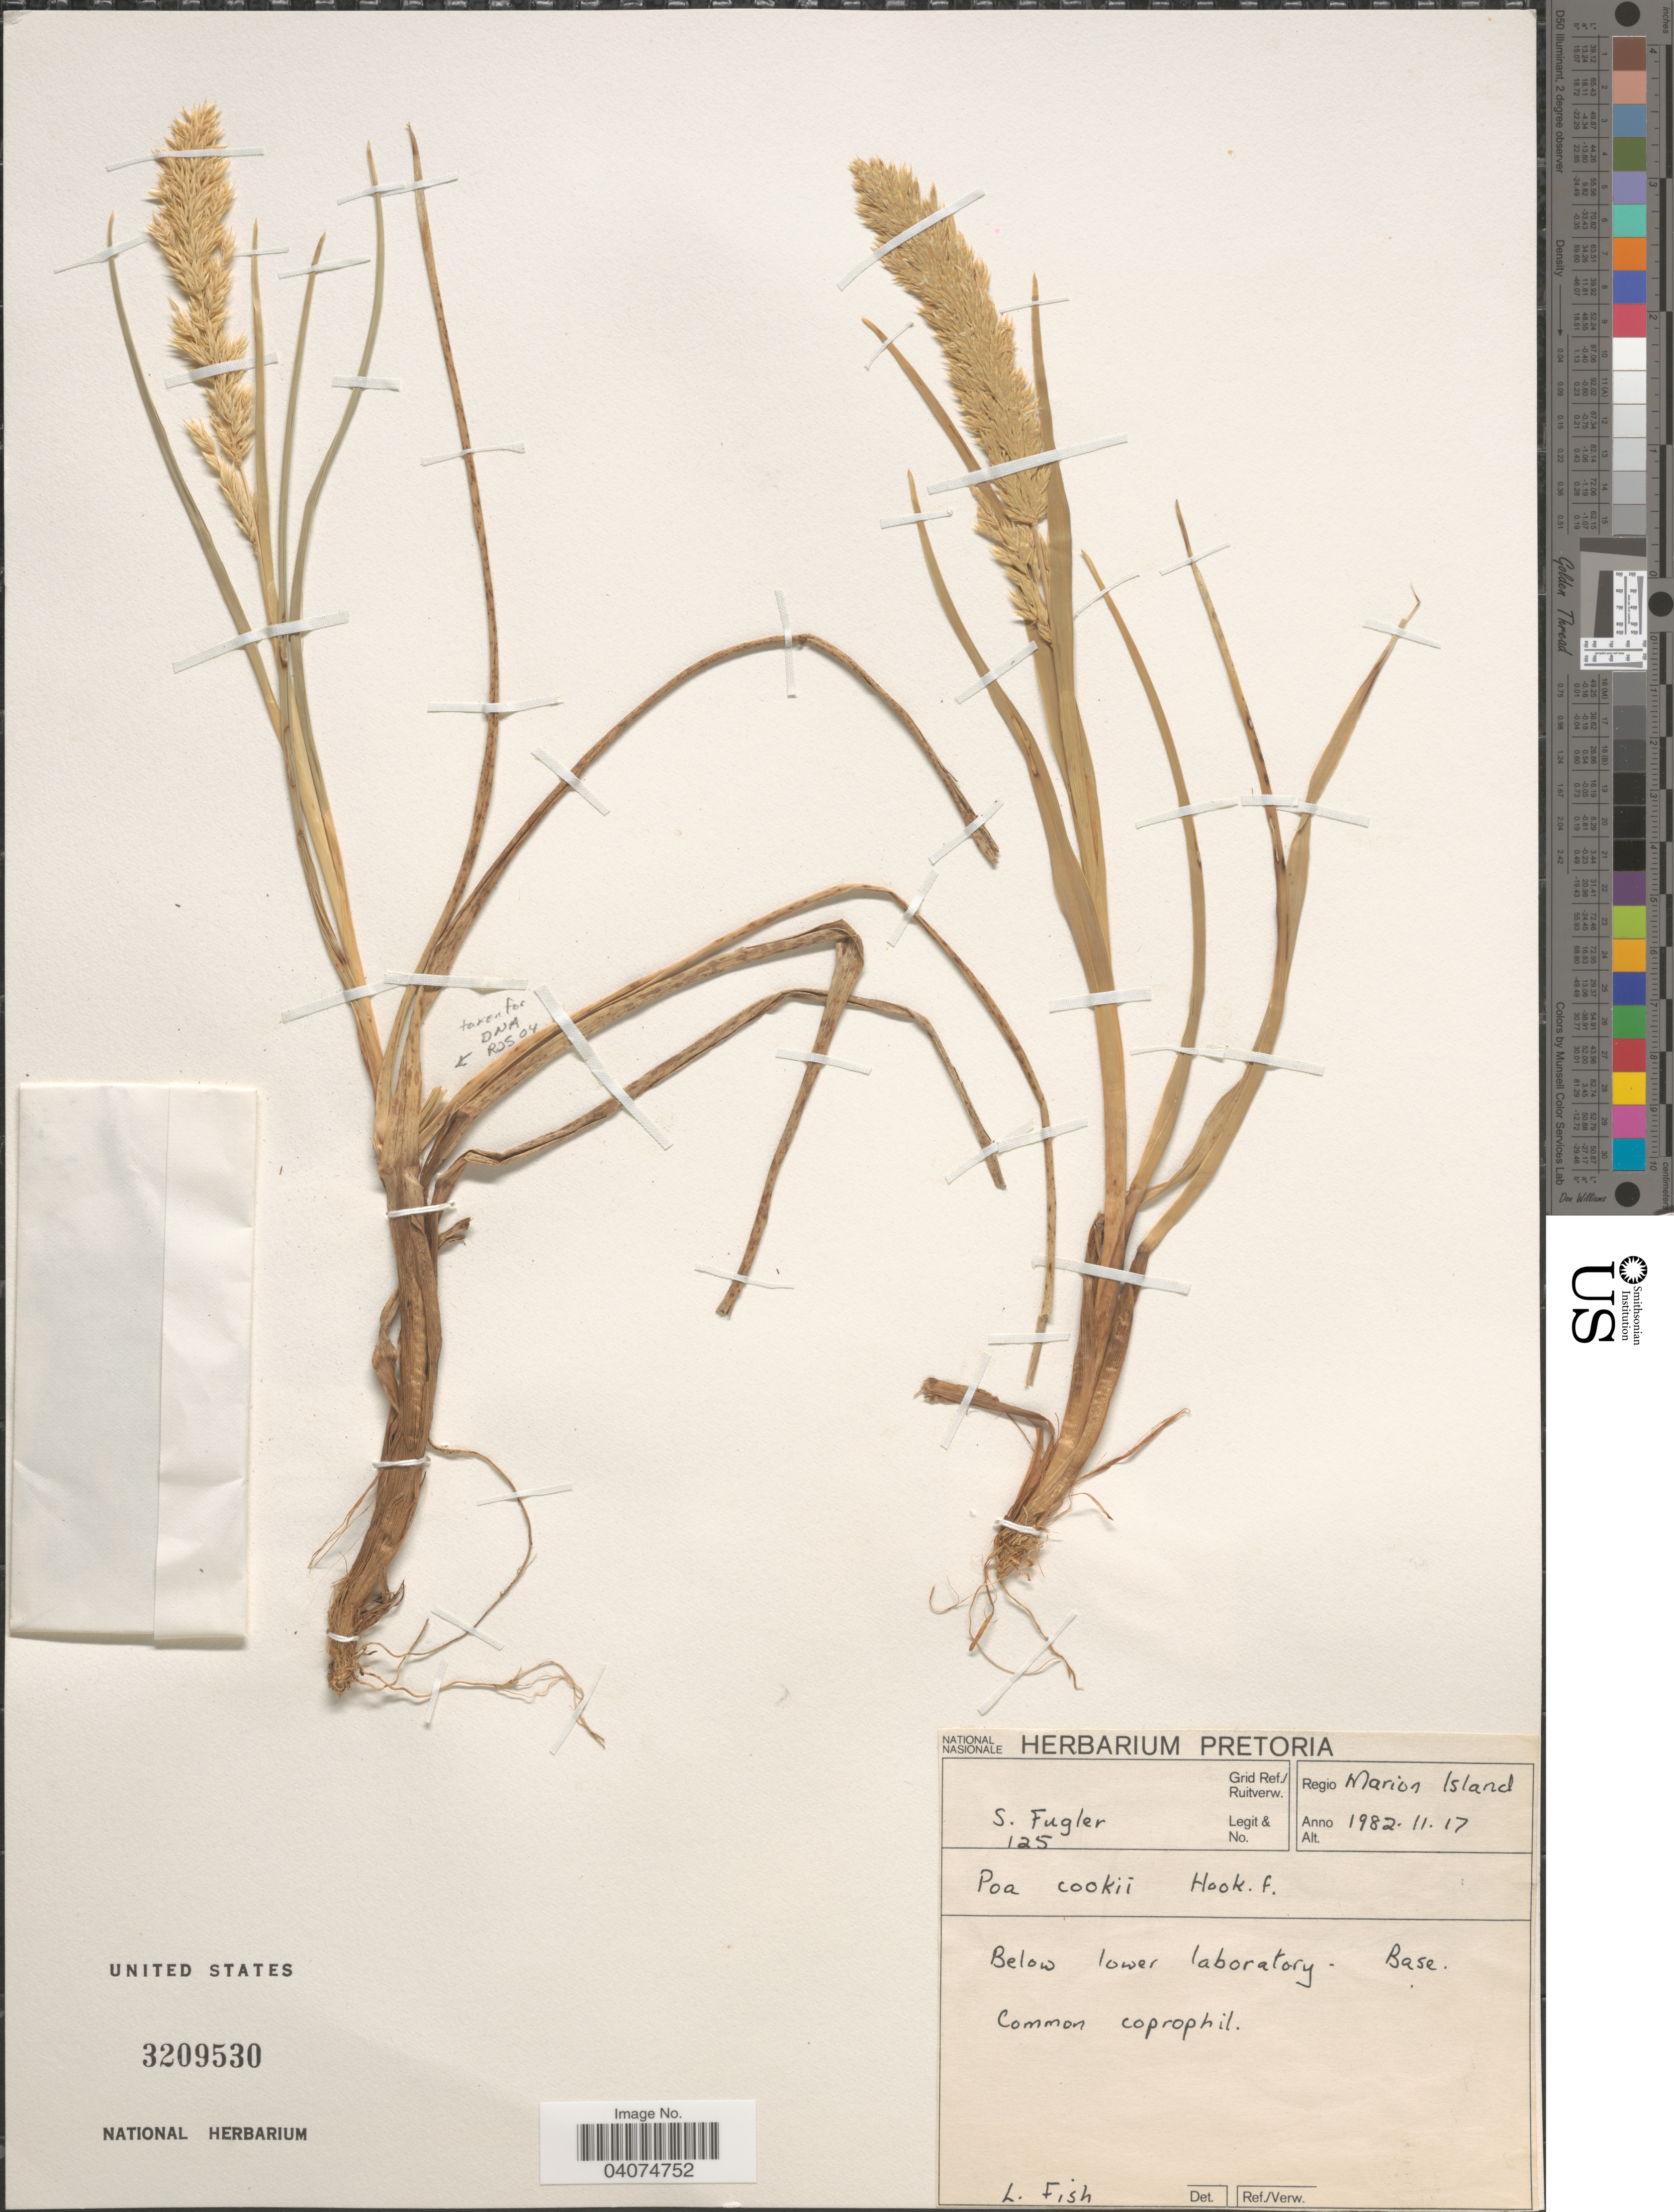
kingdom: Plantae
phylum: Tracheophyta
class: Liliopsida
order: Poales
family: Poaceae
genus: Poa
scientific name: Poa cookii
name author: (Hook. f.) Hook. f.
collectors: S. Fugler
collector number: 125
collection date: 1982-11-17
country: Sub-Antarctic Islands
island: Marion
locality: Regio Marion Island. Below lower laboratory. Base.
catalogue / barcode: US 3209530